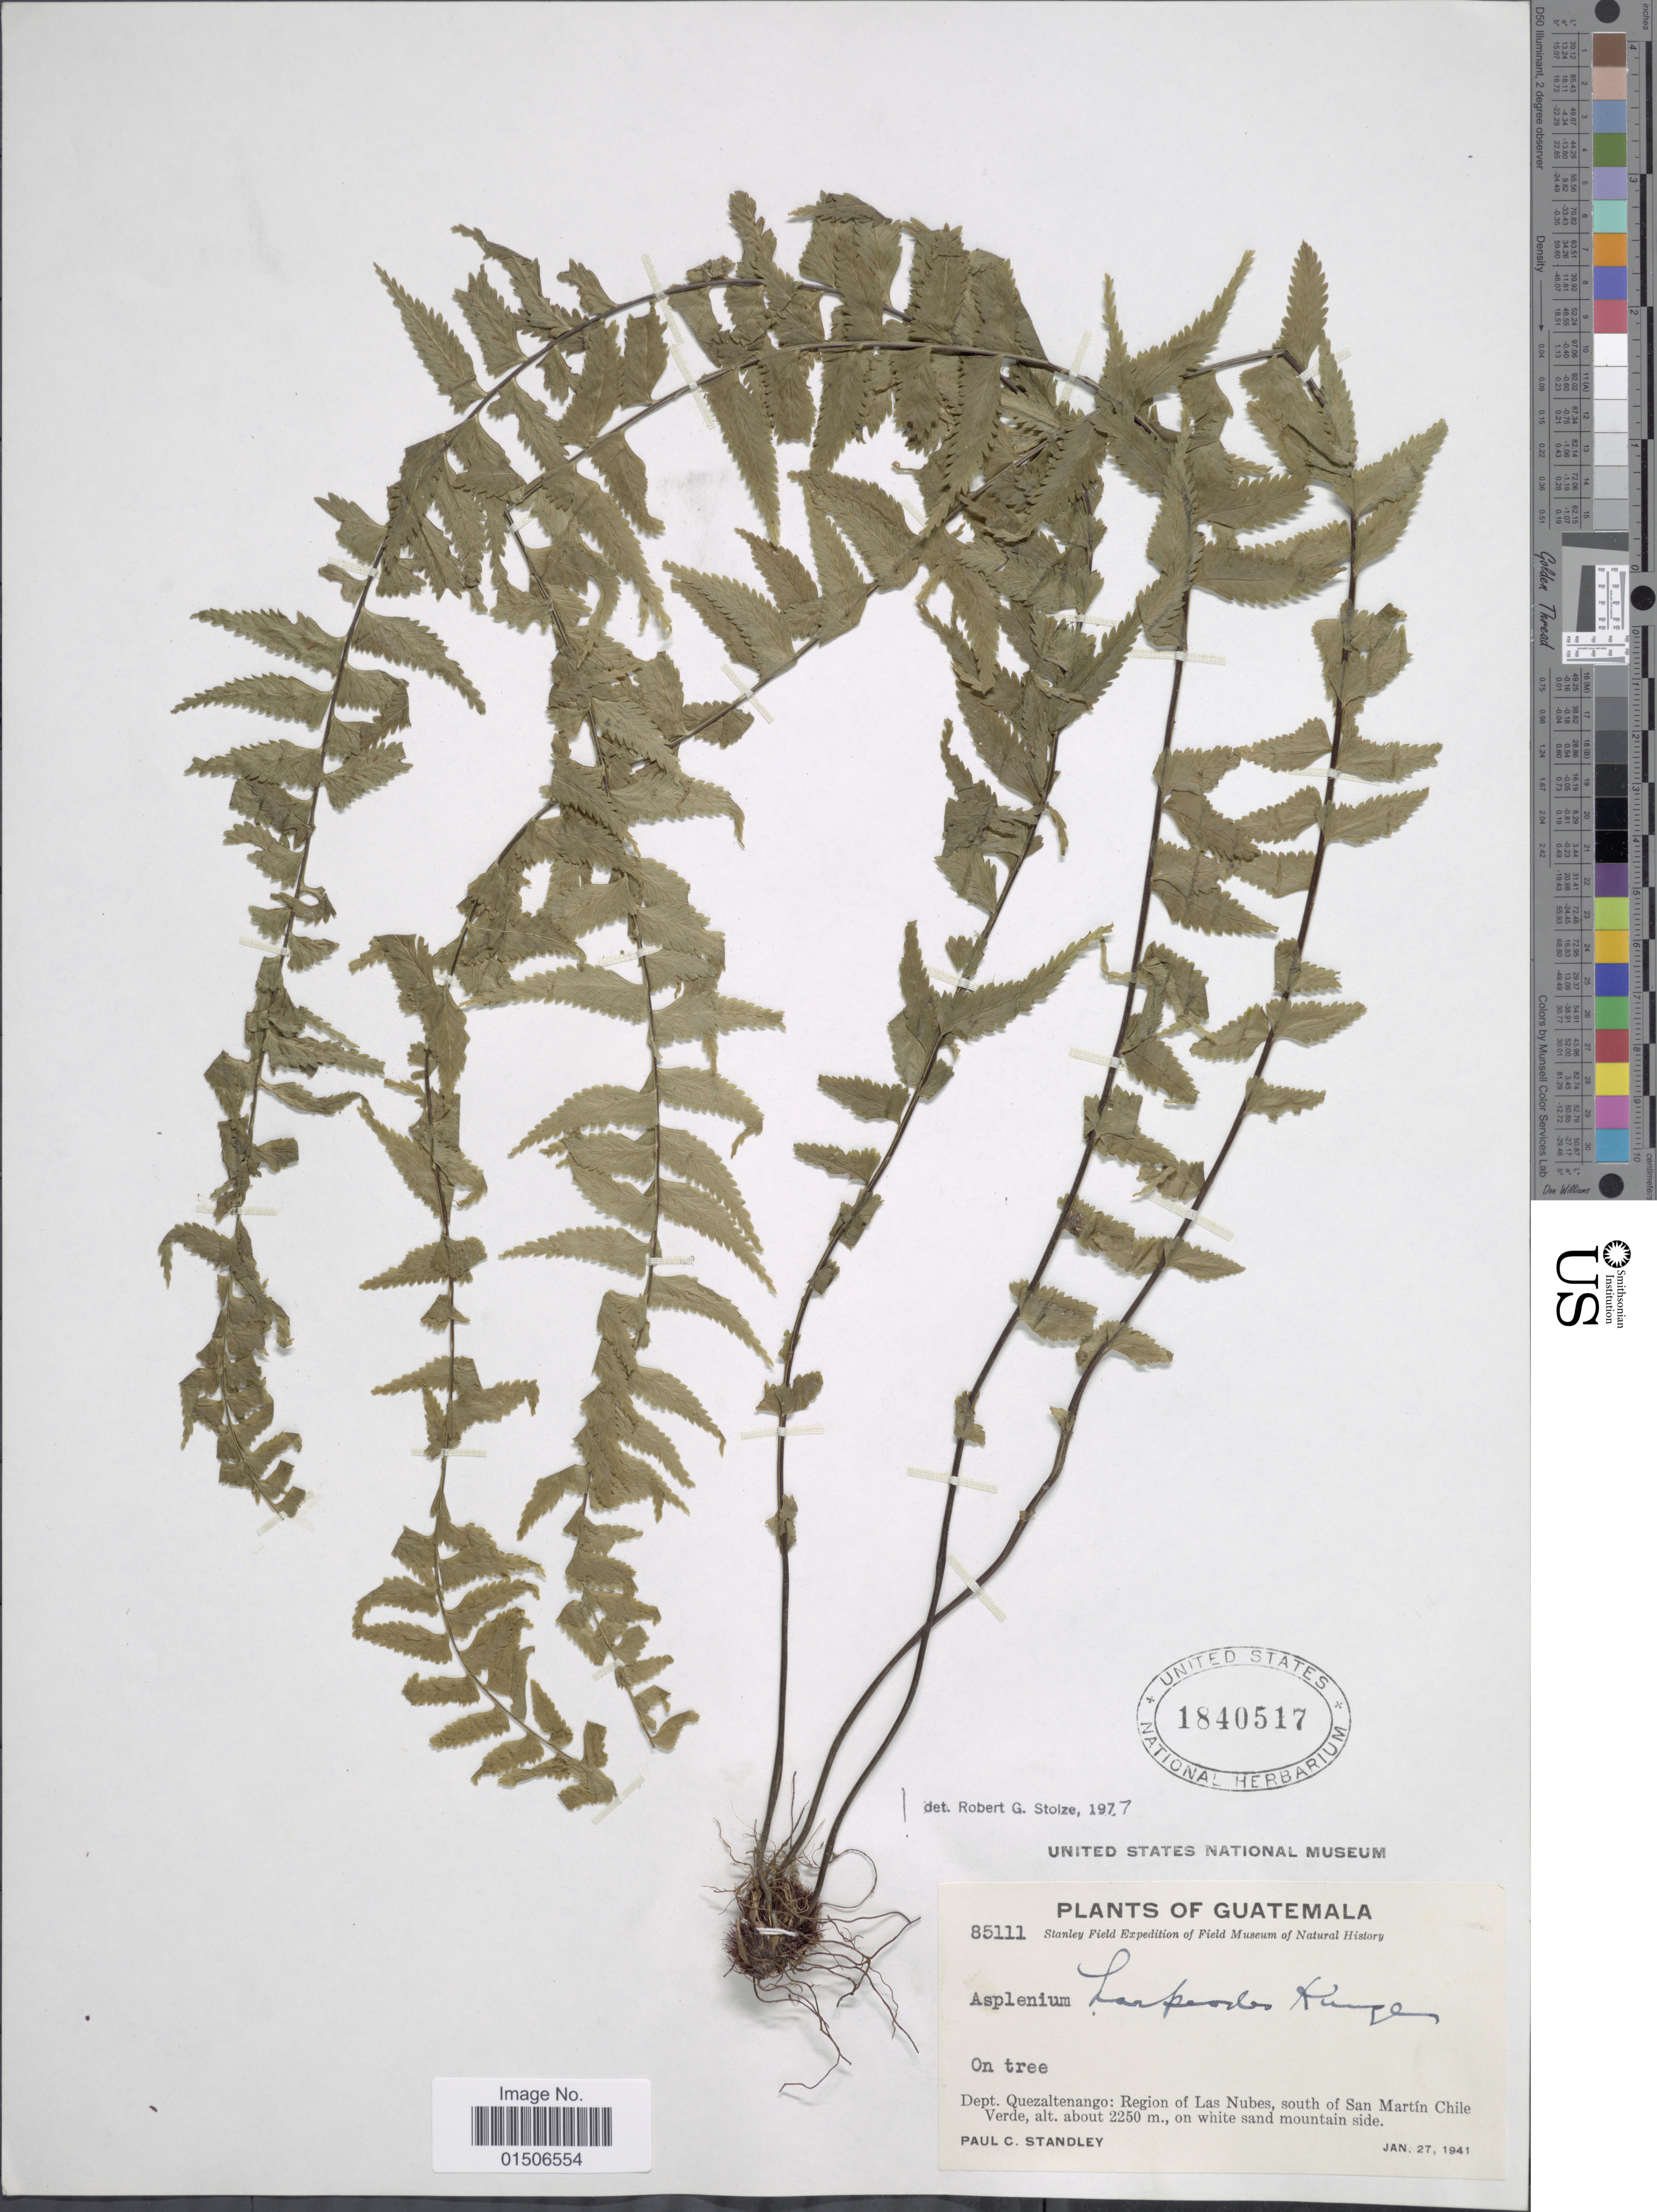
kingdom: Plantae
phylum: Tracheophyta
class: Polypodiopsida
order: Polypodiales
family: Aspleniaceae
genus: Asplenium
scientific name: Asplenium harpeodes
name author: Kunze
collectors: P. C. Standley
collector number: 85111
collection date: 1941-01-27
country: Guatemala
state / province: Quetzaltenango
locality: Dept. Quezaltenango: Region of Las ubes, south of San Martín Chile Verde, on white sand mountain side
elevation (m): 2250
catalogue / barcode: US 1840517